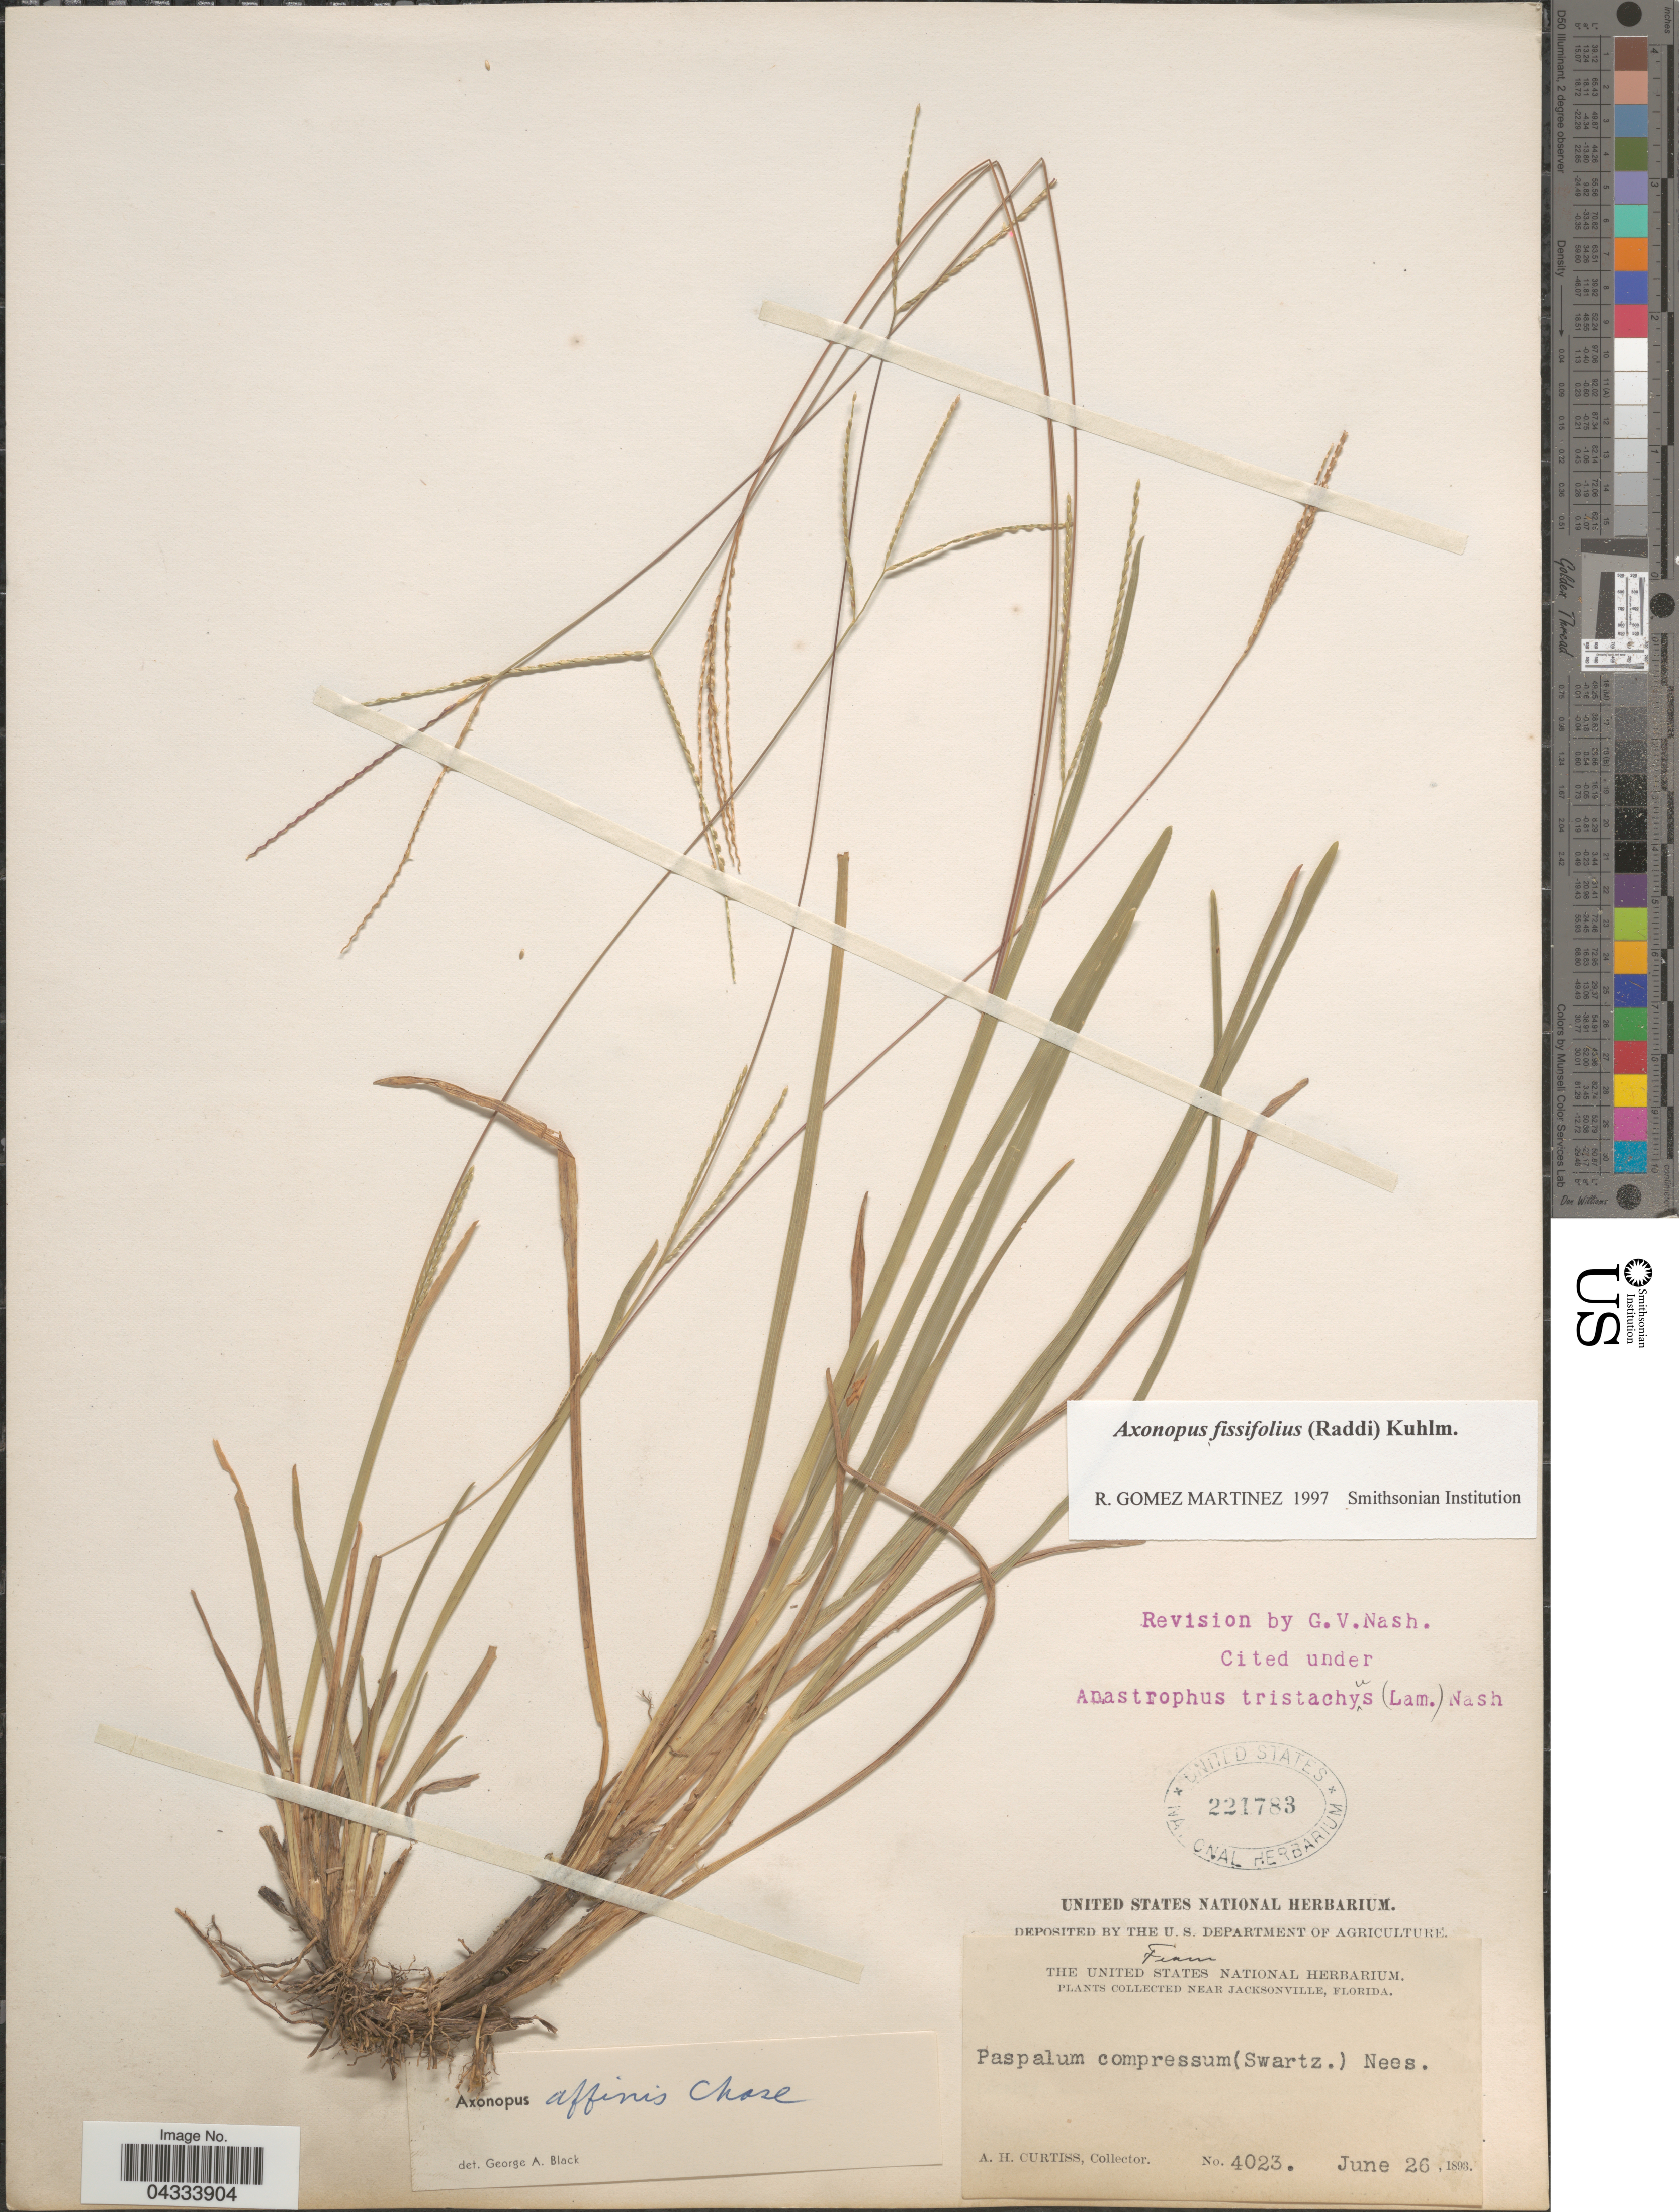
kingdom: Plantae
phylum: Tracheophyta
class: Liliopsida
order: Poales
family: Poaceae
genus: Axonopus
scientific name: Axonopus fissifolius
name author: (Raddi) Kuhlm.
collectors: A. H. Curtiss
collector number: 4023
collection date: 1893-06-26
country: United States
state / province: Florida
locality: Near Jacksonville.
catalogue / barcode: US 221783